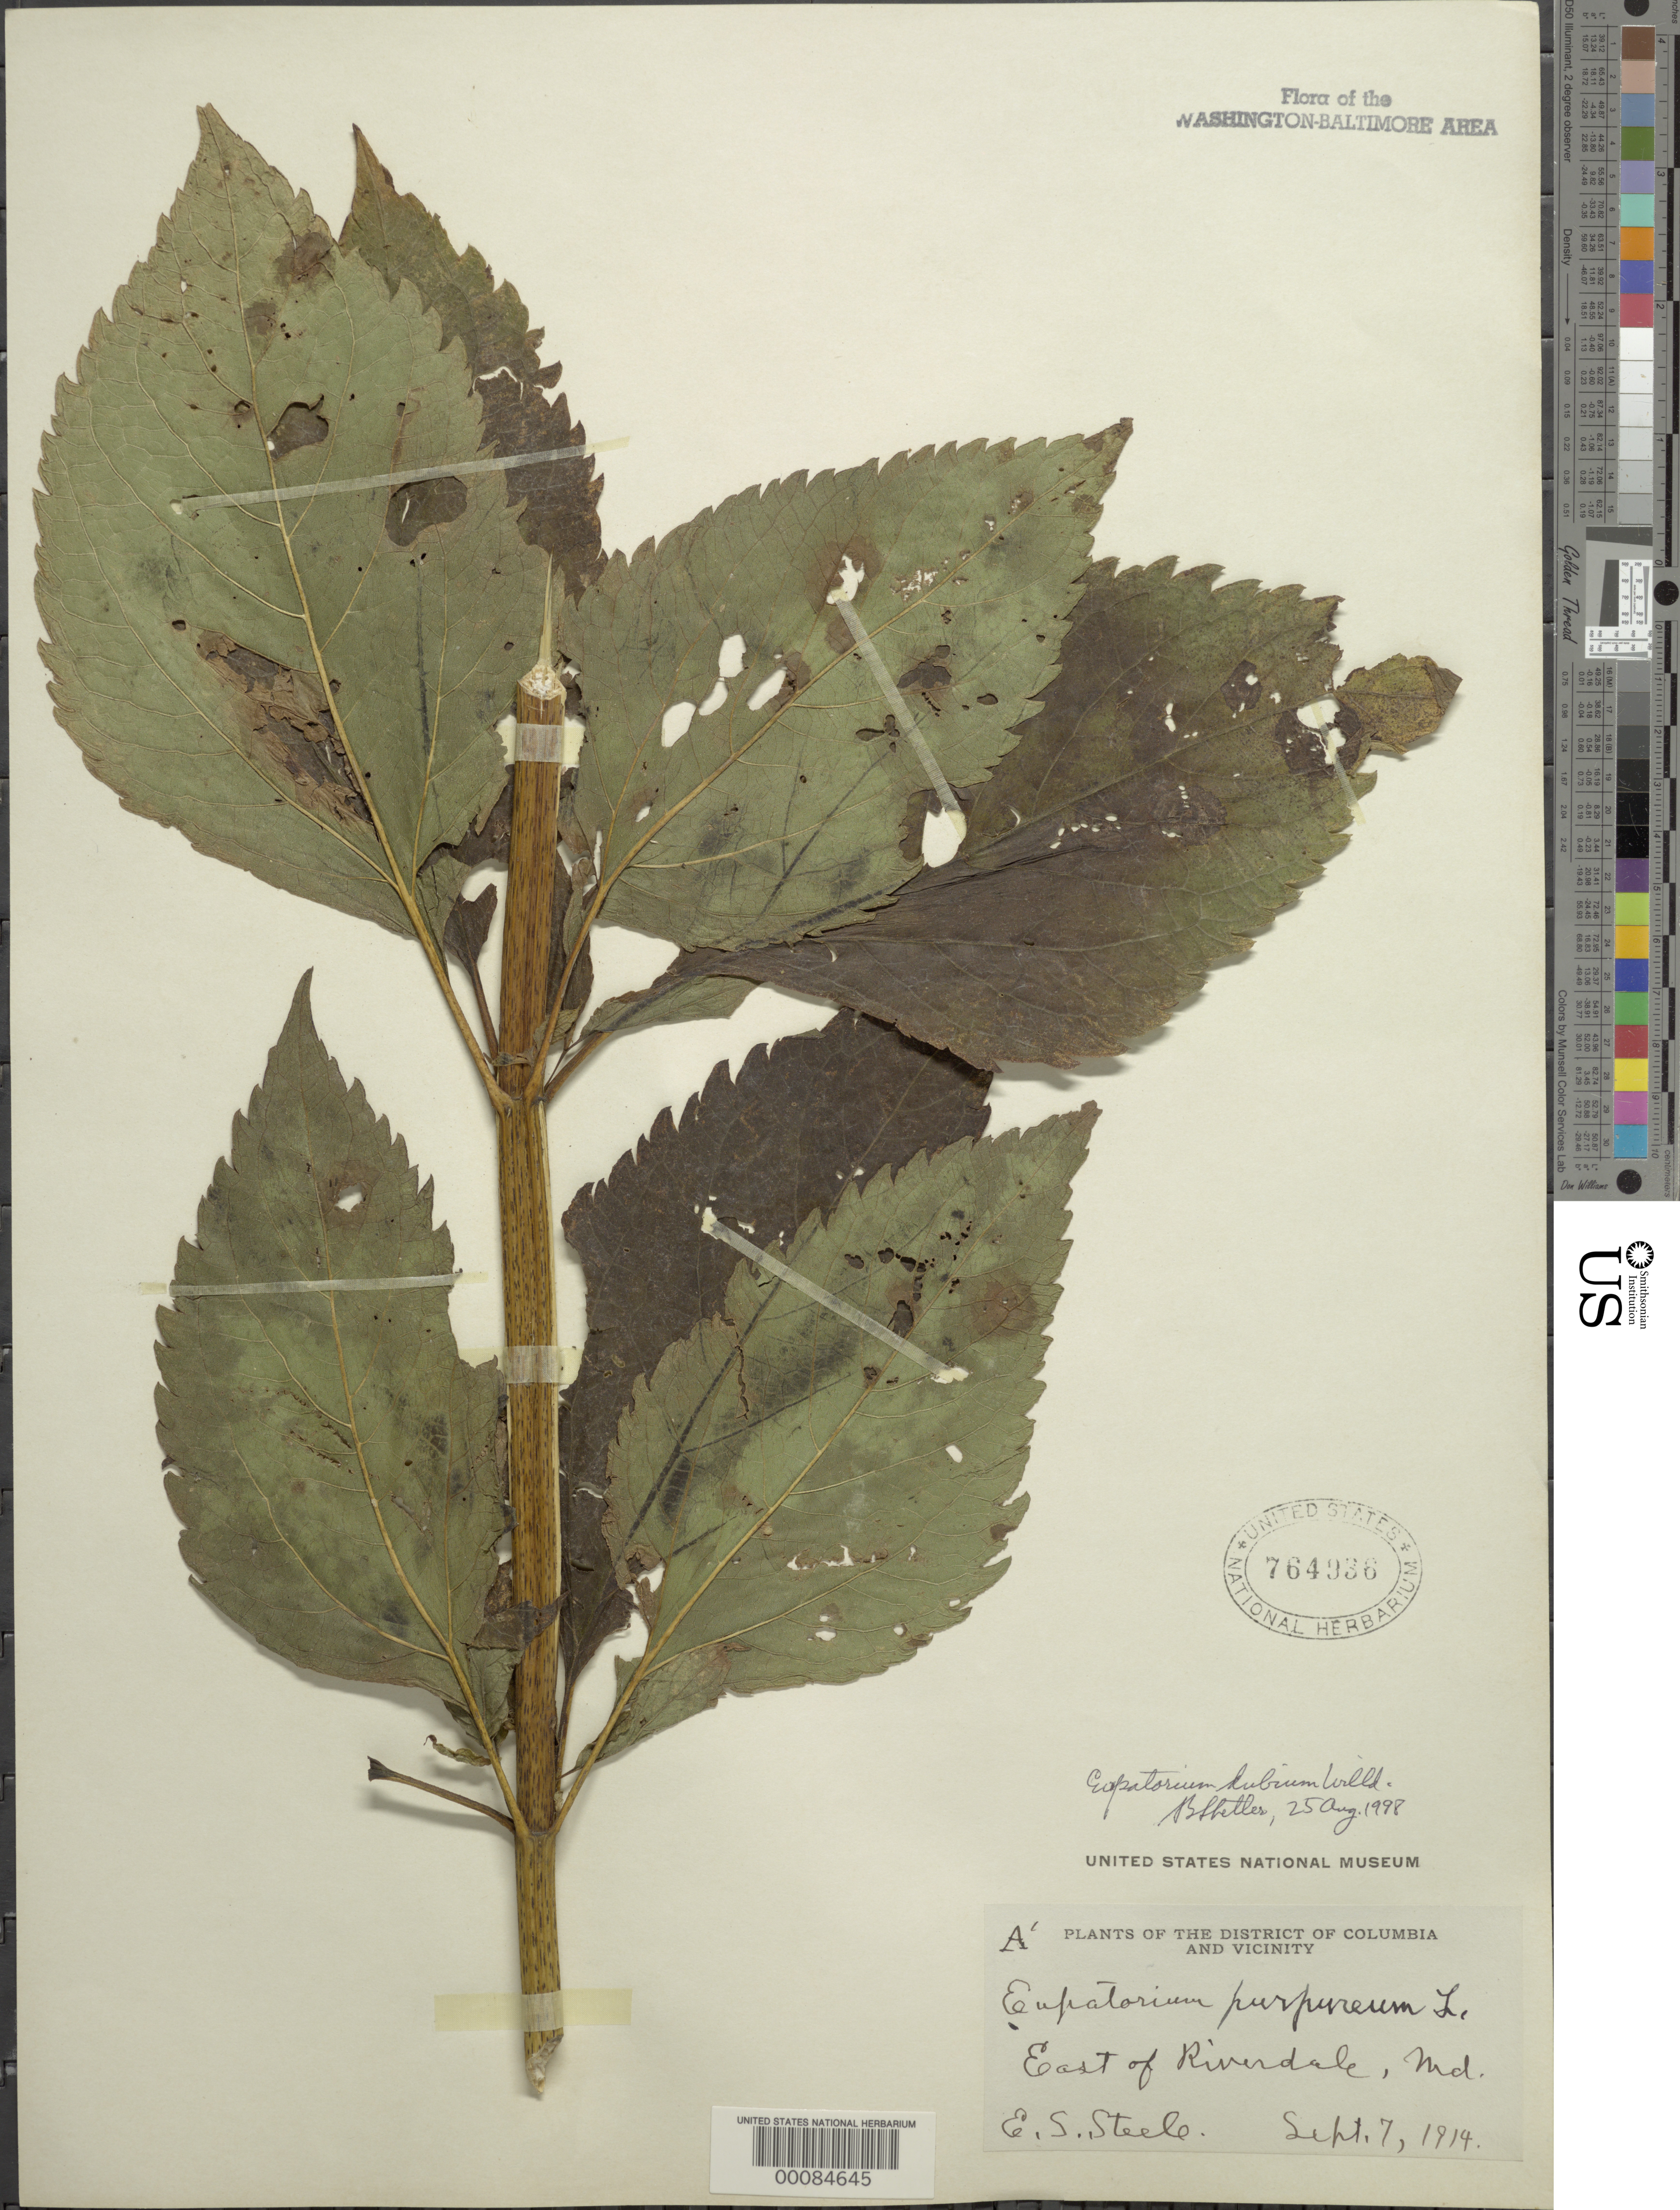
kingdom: Plantae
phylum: Tracheophyta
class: Magnoliopsida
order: Asterales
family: Asteraceae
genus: Eupatorium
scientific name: Eupatorium dubium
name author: Willd. ex Poir.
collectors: E. Steele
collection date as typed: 07 Sep 1914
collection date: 1914-09-07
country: United States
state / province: Maryland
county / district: Prince George's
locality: East of Riverdale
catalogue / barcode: US 764936